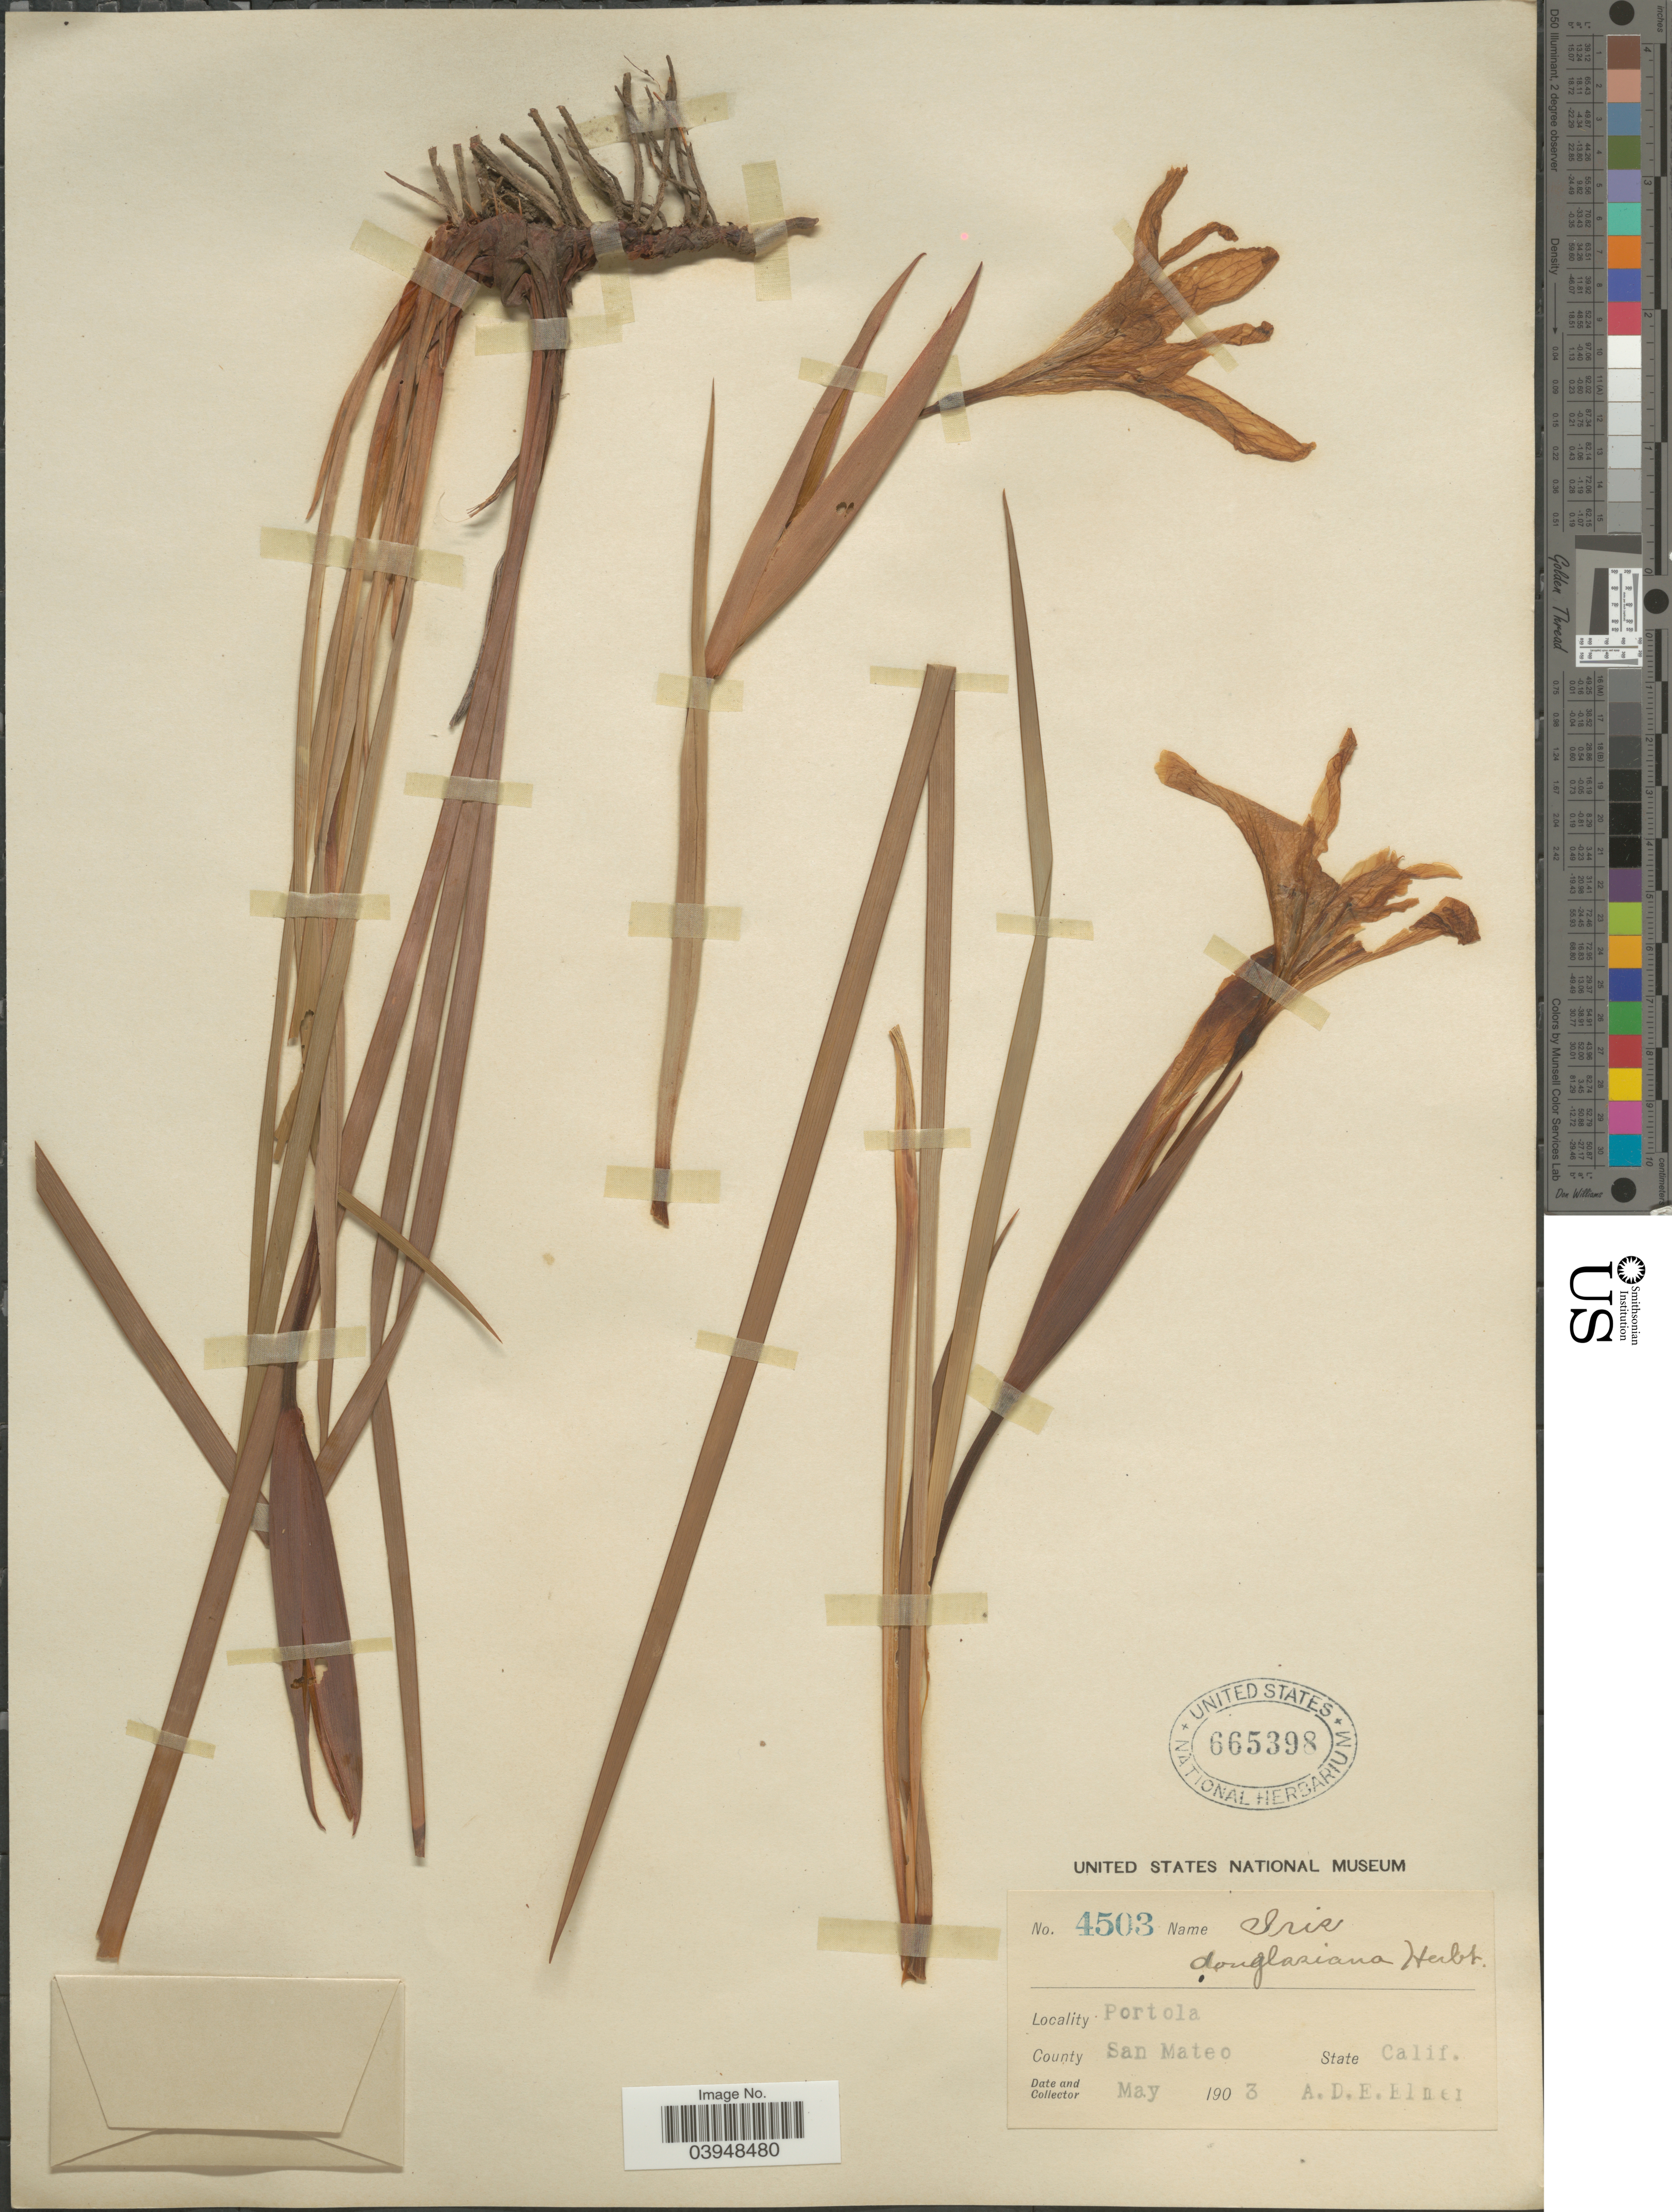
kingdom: Plantae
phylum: Tracheophyta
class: Liliopsida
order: Asparagales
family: Iridaceae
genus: Iris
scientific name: Iris douglasiana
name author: Herb.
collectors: A. D. E. Elmer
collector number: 4503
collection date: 1903-05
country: United States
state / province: California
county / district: San Mateo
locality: Portola. County San Mateo.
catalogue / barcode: US 665398